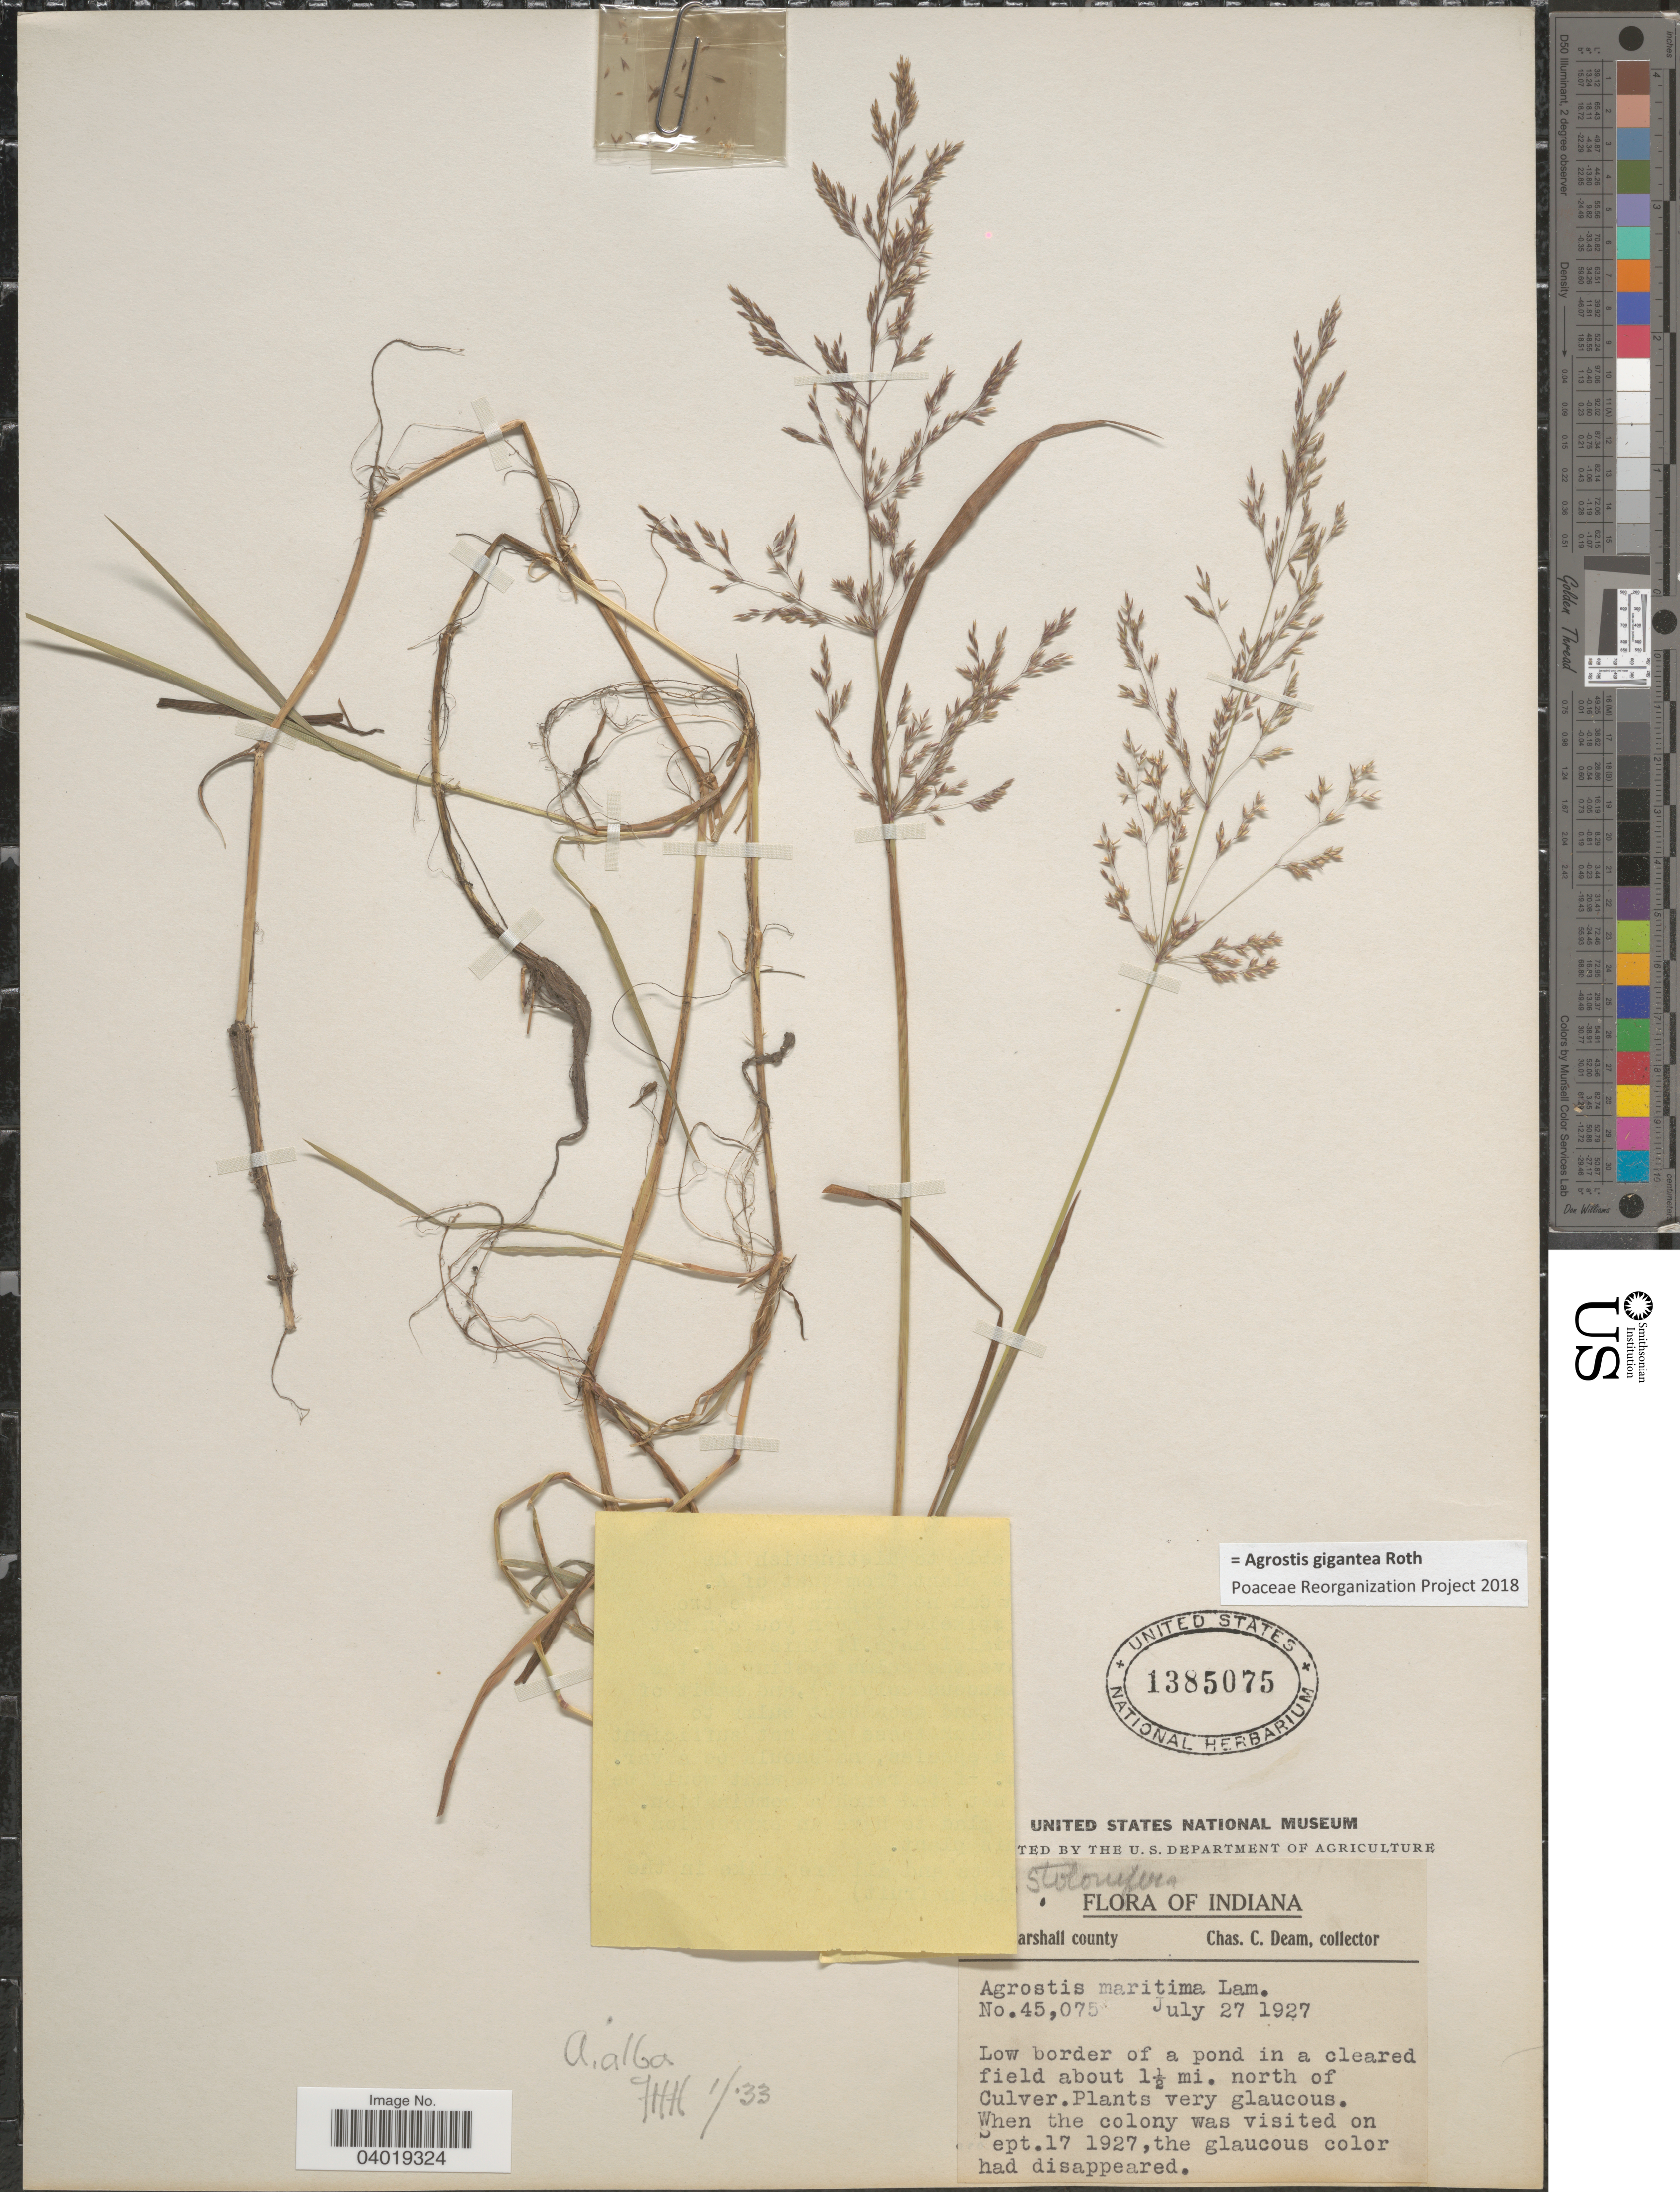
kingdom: Plantae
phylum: Tracheophyta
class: Liliopsida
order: Poales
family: Poaceae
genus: Agrostis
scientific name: Agrostis gigantea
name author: Roth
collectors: C. C. Deam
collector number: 45075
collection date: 1927-07-27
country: United States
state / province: Indiana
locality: Marshall county. Low border of a pond in a cleared field about 1½ mi. north of Culver.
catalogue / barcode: US 1385075